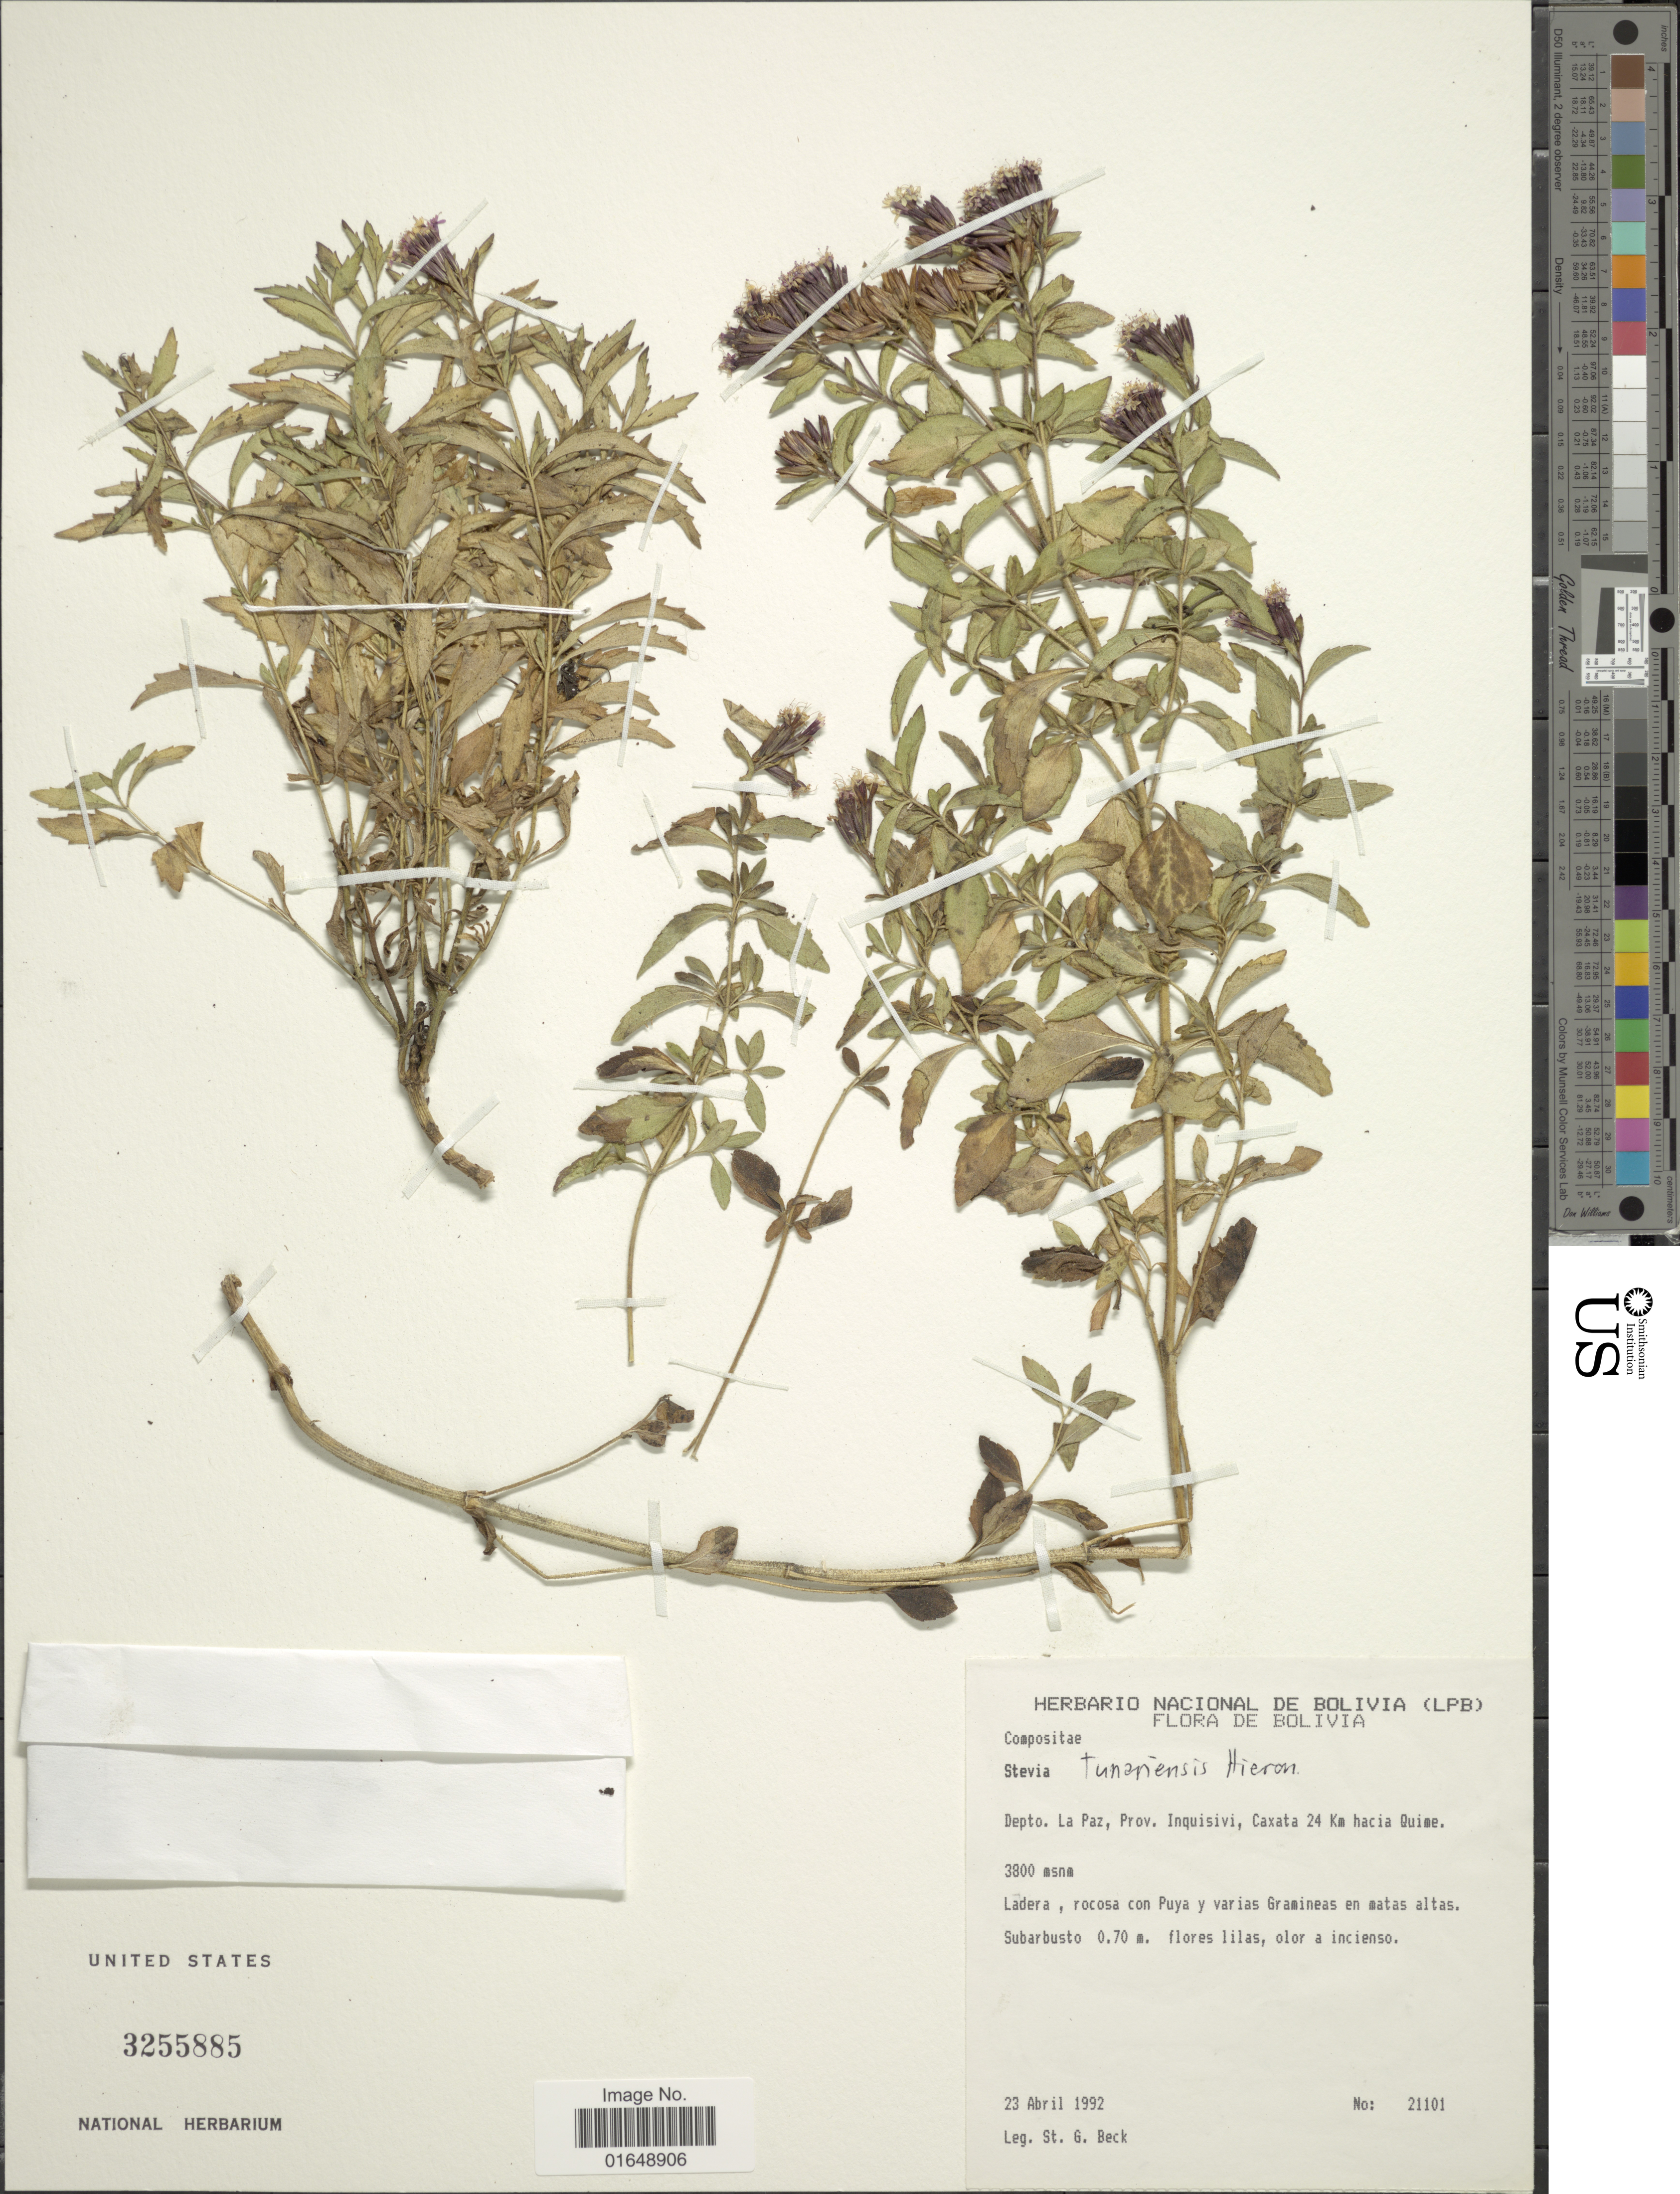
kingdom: Plantae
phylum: Tracheophyta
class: Magnoliopsida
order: Asterales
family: Asteraceae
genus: Stevia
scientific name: Stevia tunariensis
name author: Hieron.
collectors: S. G. Beck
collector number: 21101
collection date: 1992-04-23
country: Bolivia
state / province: La Paz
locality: Depto. La Paz, Prov. Inquisivi, Caxata 24 Km hacia Quime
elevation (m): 3800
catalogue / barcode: US 3255885